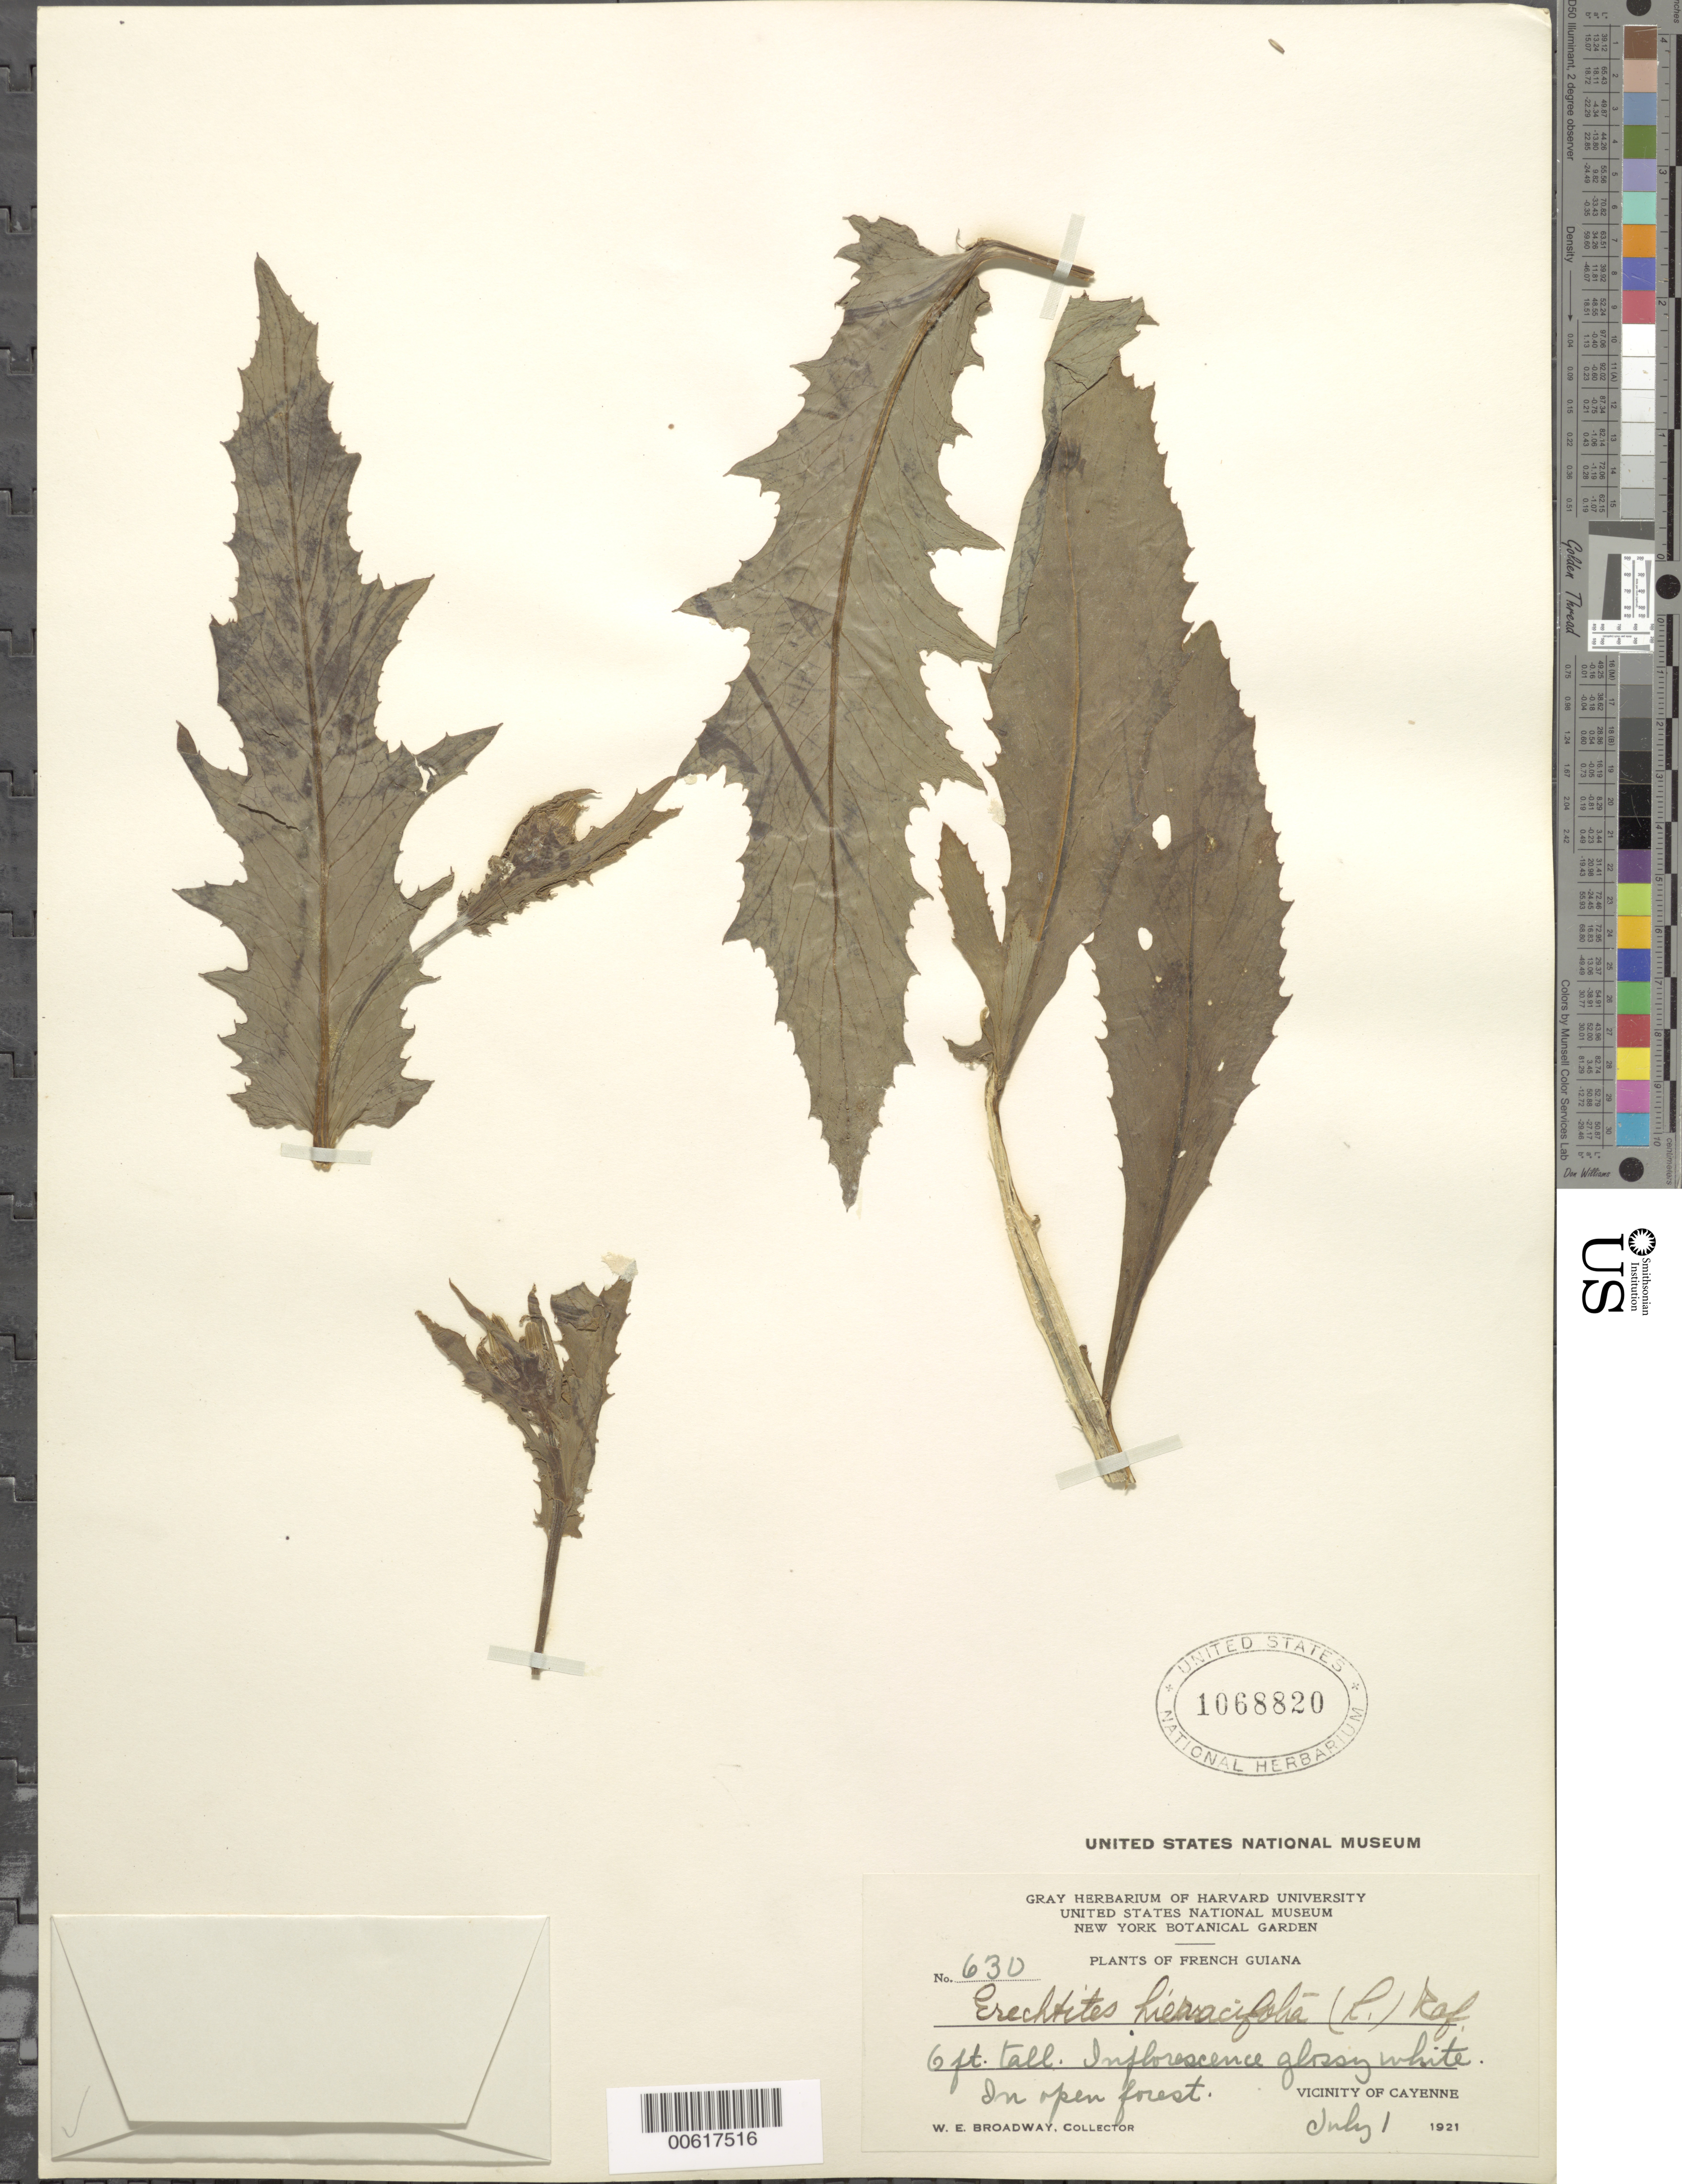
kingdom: Plantae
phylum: Tracheophyta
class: Magnoliopsida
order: Asterales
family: Asteraceae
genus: Erechtites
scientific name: Erechtites hieraciifolius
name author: (L.) Raf. ex DC.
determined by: Blake, --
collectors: W. E. Broadway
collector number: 630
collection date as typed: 1-Jul-21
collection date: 1921-07-01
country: French Guiana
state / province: Cayenne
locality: Cayenne, vic.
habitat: Open forest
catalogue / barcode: US 1068820